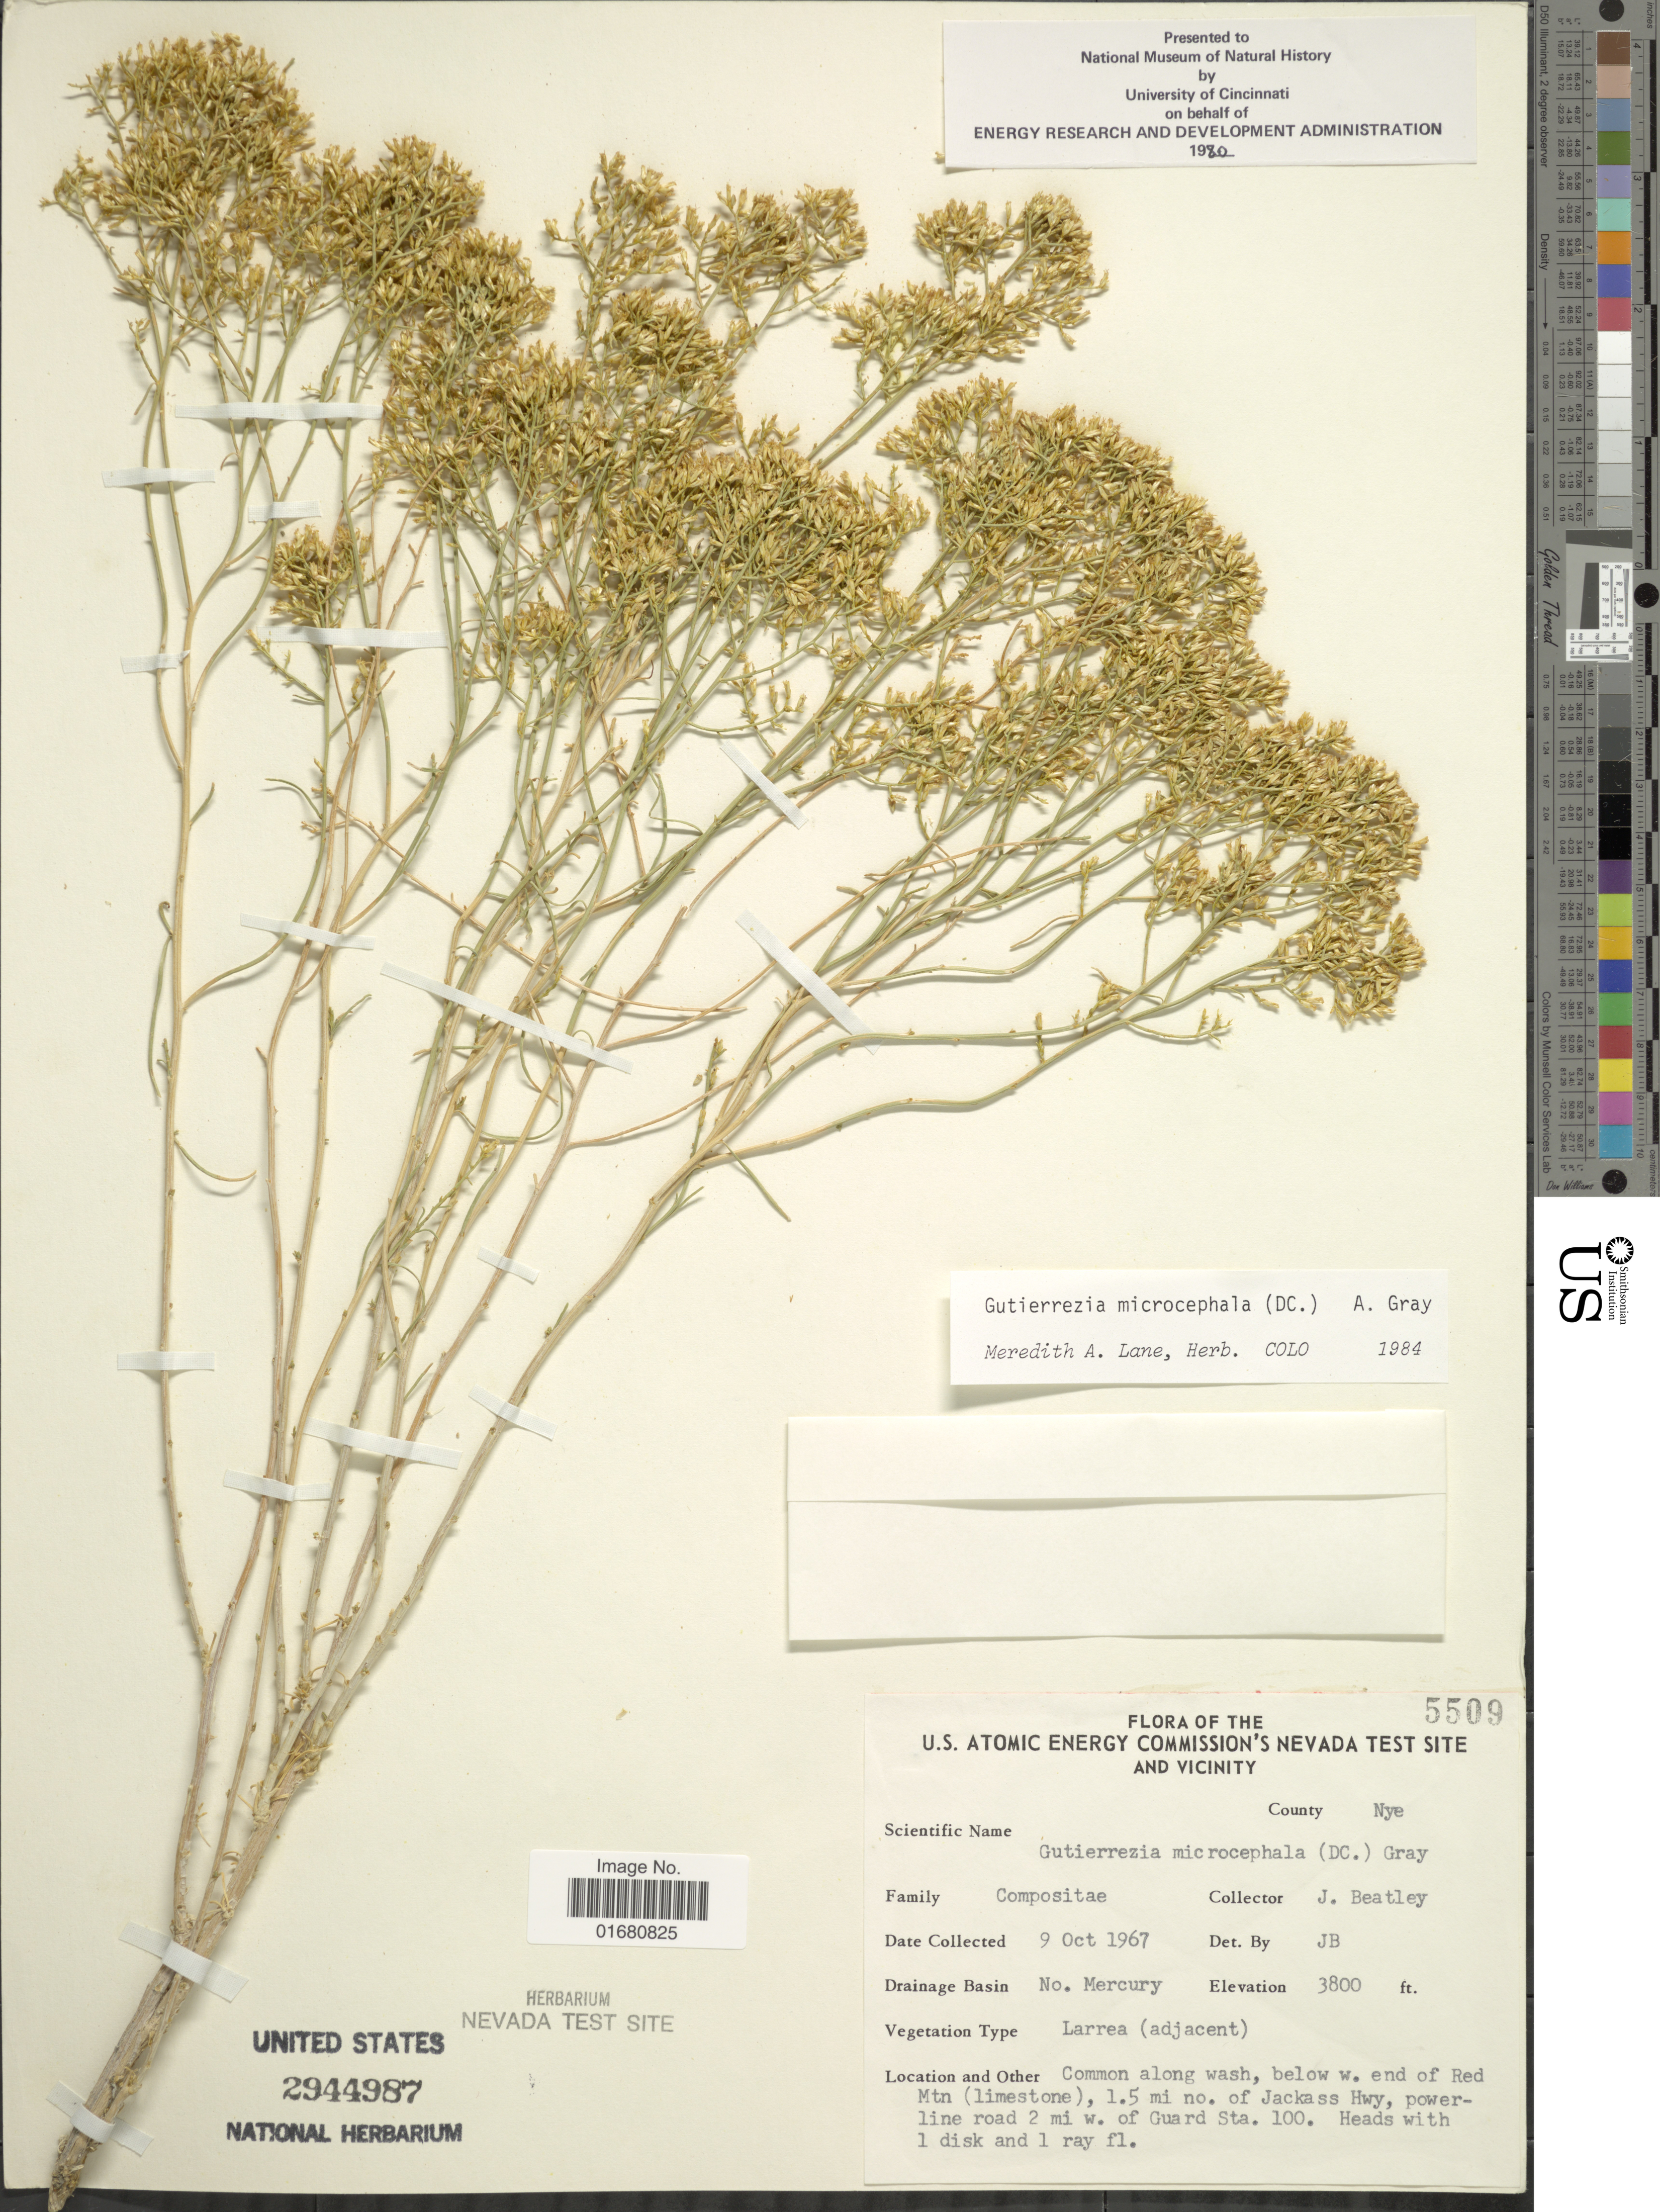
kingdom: Plantae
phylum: Tracheophyta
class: Magnoliopsida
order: Asterales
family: Asteraceae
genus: Gutierrezia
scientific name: Gutierrezia microcephala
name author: (DC.) A. Gray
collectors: J. C. Beatley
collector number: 5509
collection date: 1967-10-09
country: United States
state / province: Nevada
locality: U.S. Atomic Energy Commission's Nevada Test Site and Vicinity. County Nye. Drainage Basin: No. Mercury. Common along wash, below w. end of Red Mtn (limestone), 1.5 mi no. of jackass Hwy, powerline road 2 mi. w. of Guard Sta. 100.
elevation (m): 1158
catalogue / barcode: US 2944987